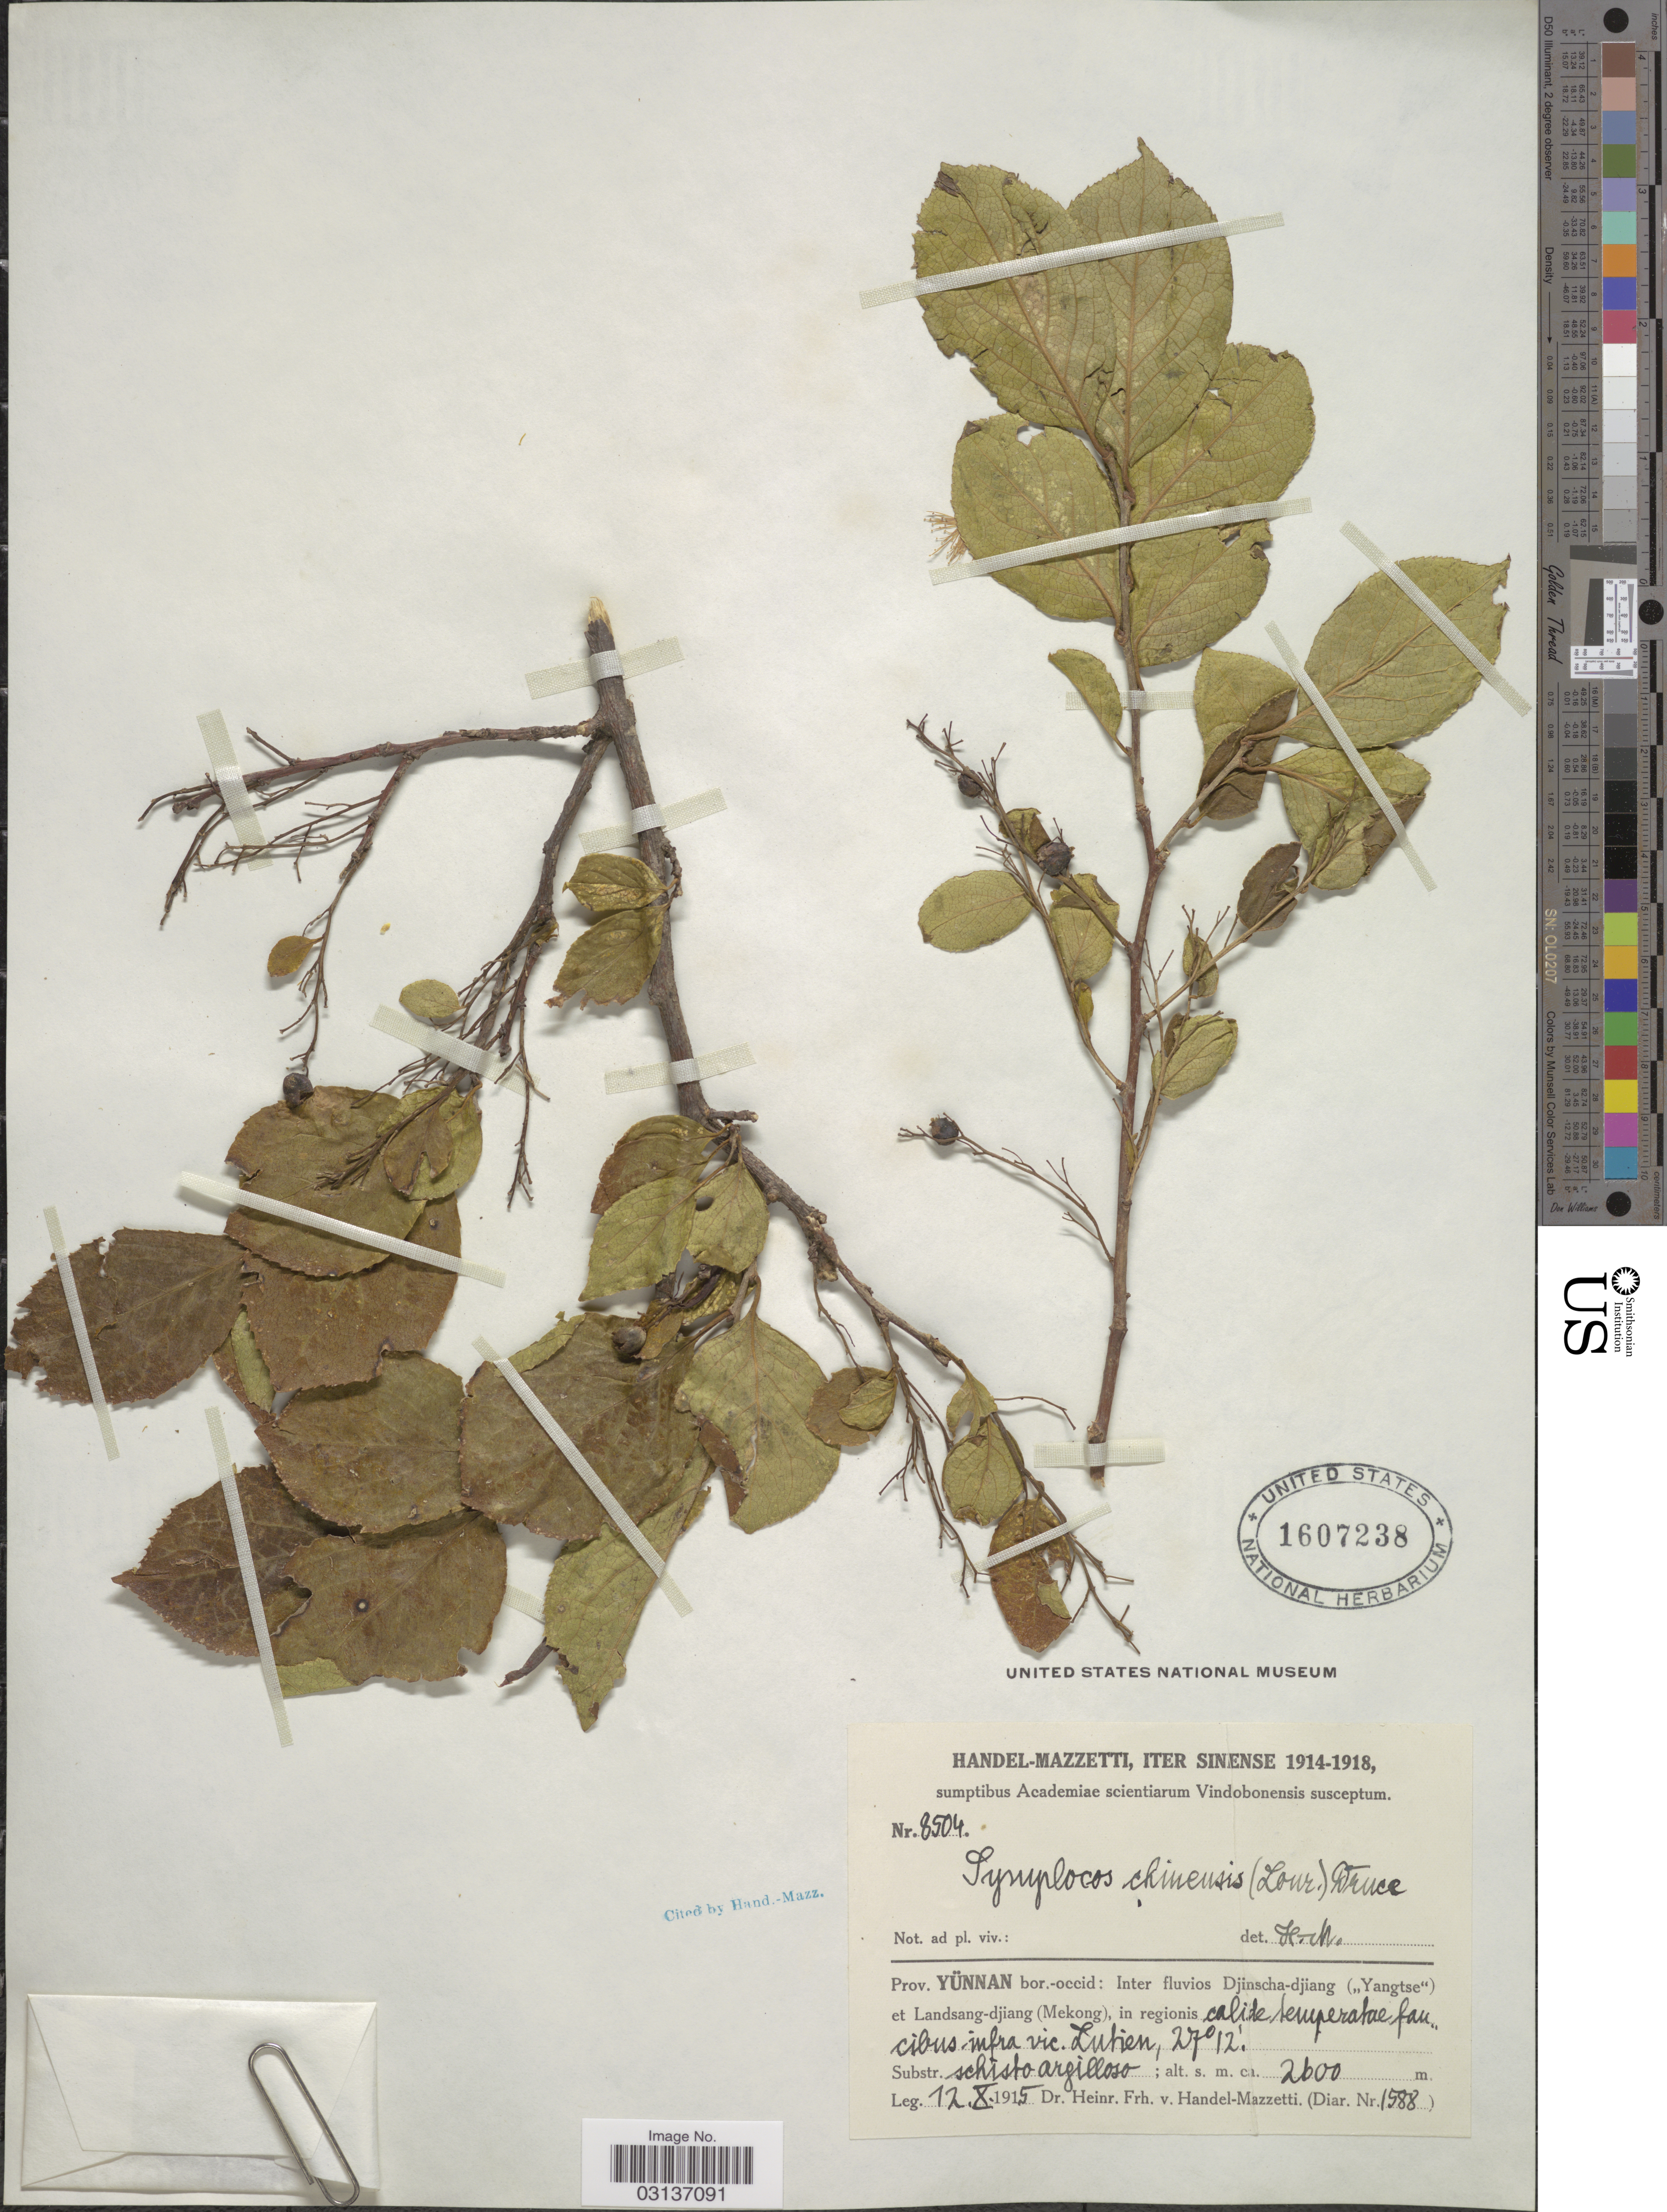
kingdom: Plantae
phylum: Tracheophyta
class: Magnoliopsida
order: Ericales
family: Symplocaceae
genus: Symplocos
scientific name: Symplocos paniculata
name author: Miq.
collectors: H. Handel-Mazzetti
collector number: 1588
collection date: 1915-10-12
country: China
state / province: Yunnan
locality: Iter Sinense. Prov. Yünnan bor.-occid: Inter fluvios Djinscha-djiang („Yangtse“) et Landsang-djiang (Mekong), cibus [interpreted]-infra vic. Lutien [interpreted].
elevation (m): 2600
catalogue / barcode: US 1607238